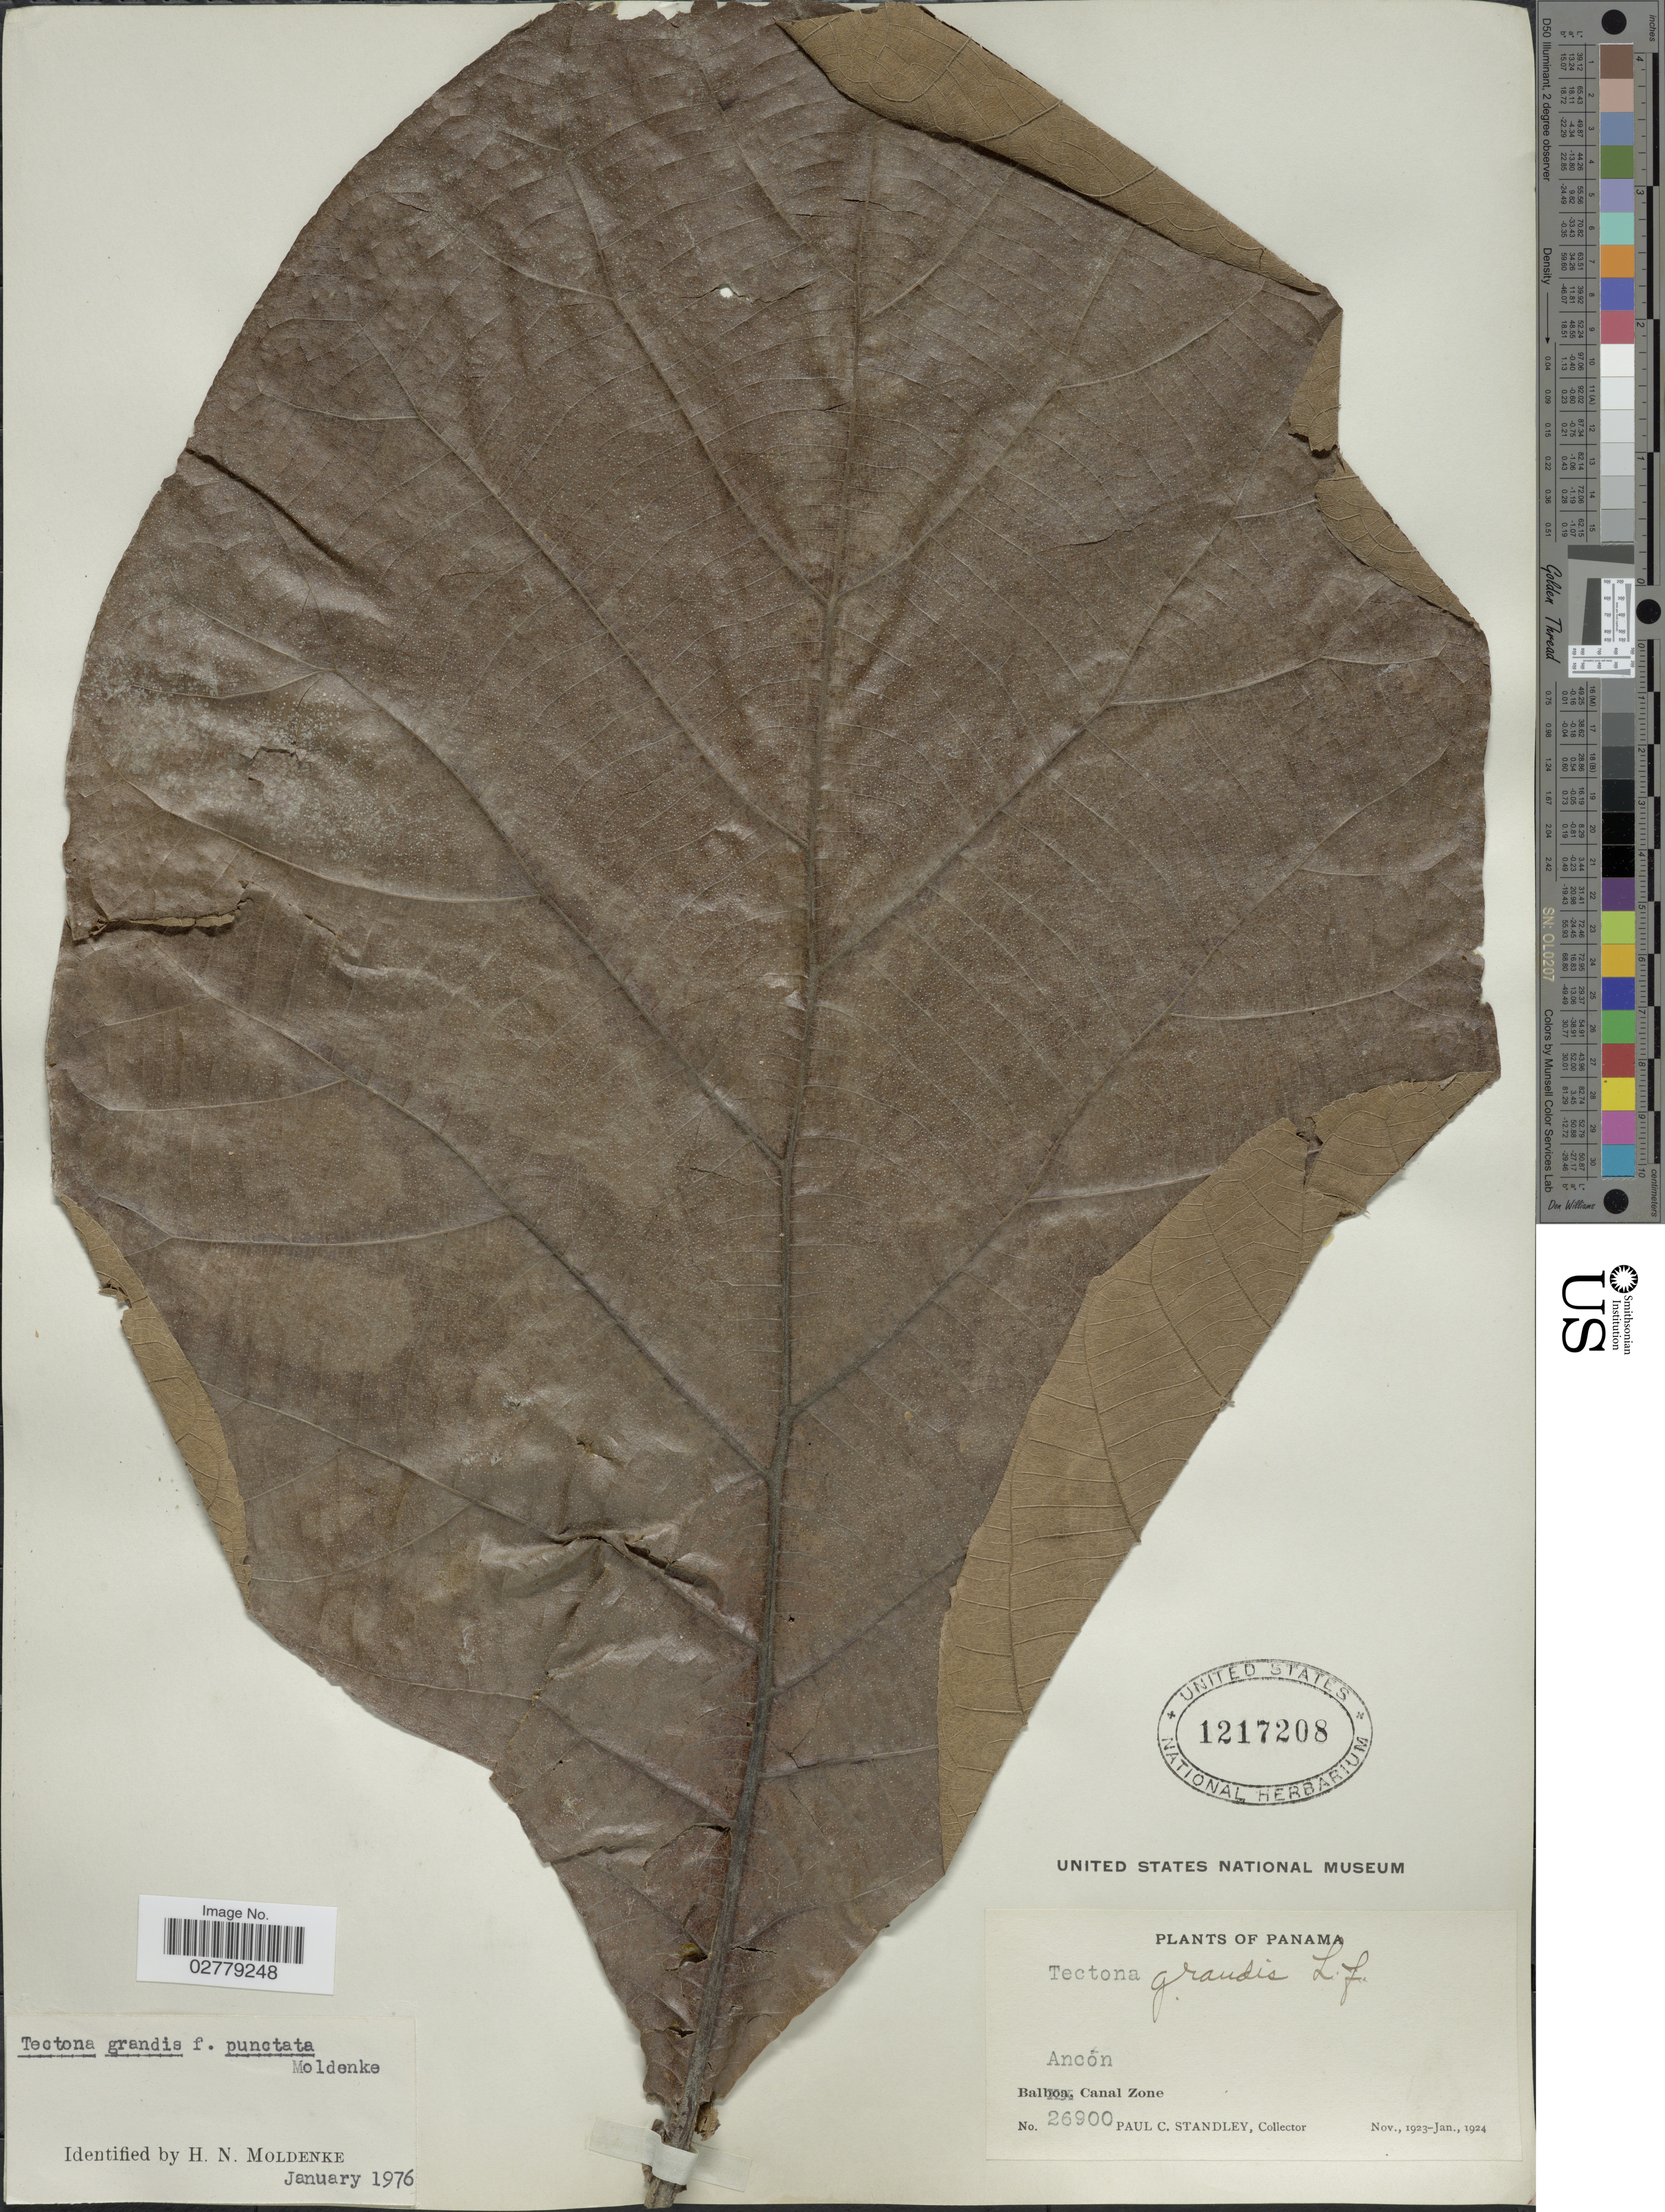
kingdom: Plantae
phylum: Tracheophyta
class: Magnoliopsida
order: Lamiales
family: Lamiaceae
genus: Tectona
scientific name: Tectona grandis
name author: L. f.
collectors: P. C. Standley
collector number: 26900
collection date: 1923-11/1924-01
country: Panama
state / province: Colón / Panamá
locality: Ancón. Canal Zone.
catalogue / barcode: US 1217208